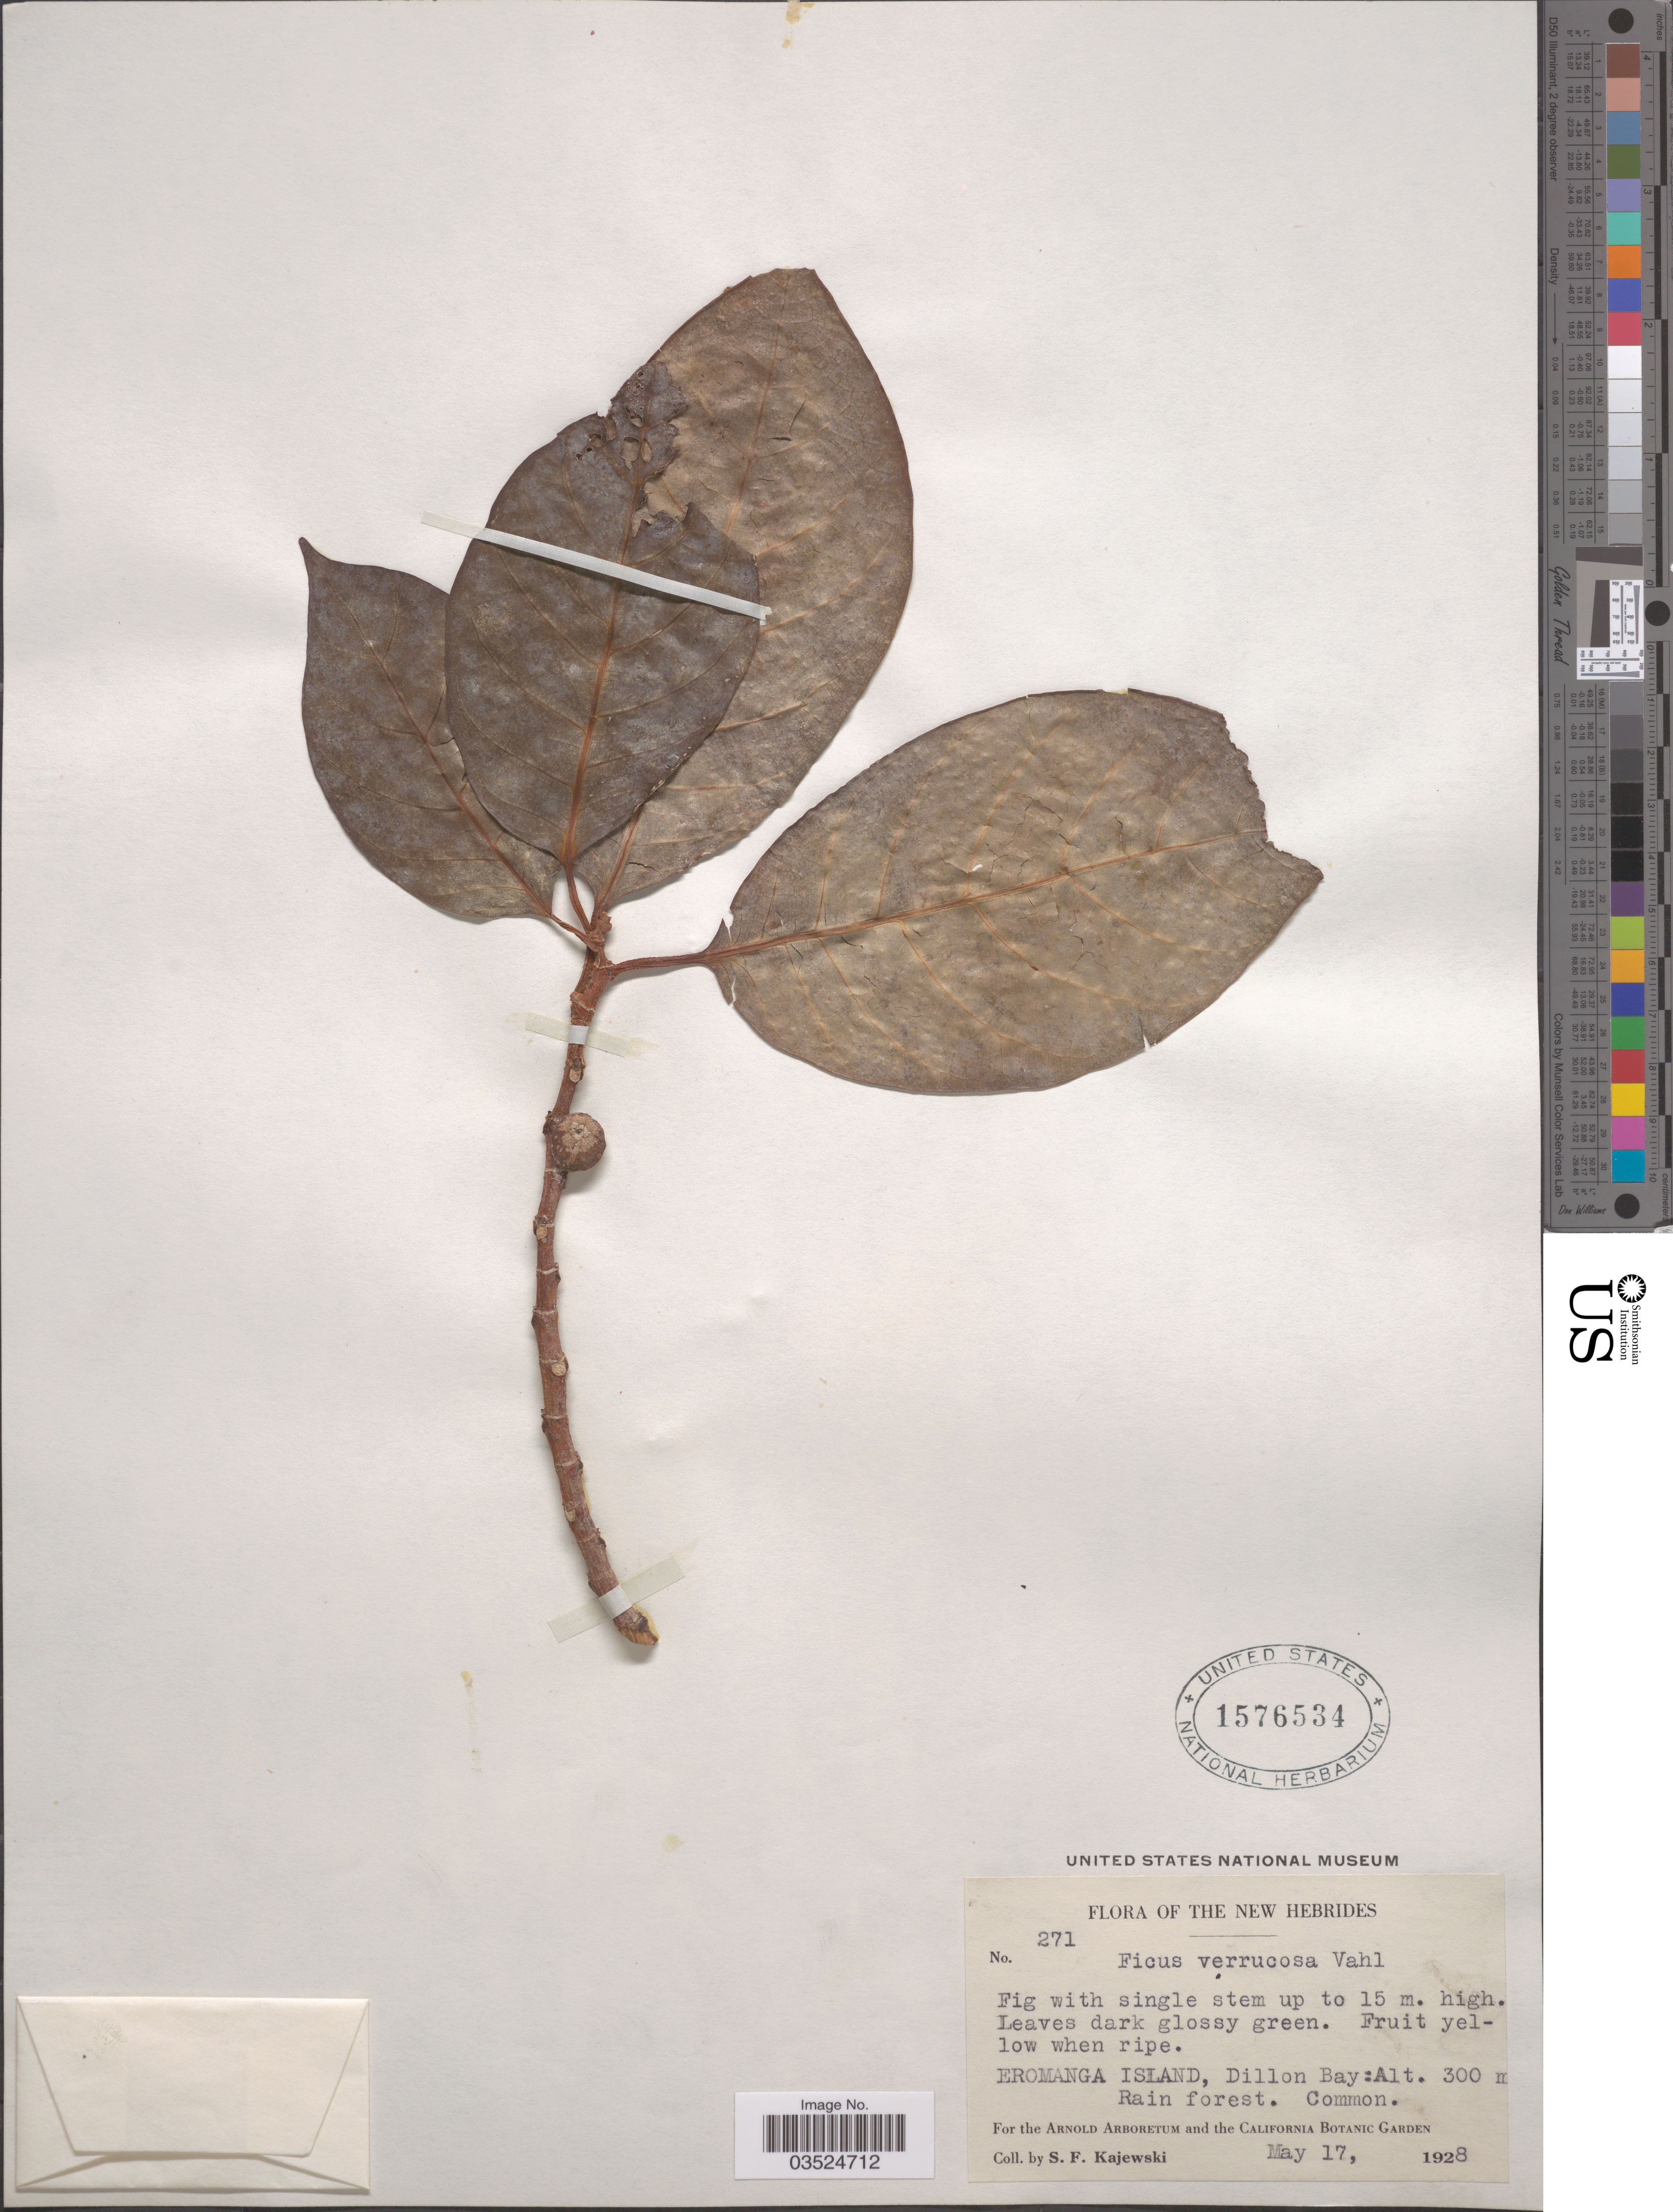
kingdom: Plantae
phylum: Tracheophyta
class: Magnoliopsida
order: Rosales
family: Moraceae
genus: Ficus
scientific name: Ficus verrucosa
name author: Vahl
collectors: S. Kajewski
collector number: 271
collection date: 1928-05-17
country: Vanuatu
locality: The New Hebrides. Eromanga Island, Dillon Bay.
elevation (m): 300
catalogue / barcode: US 1576534